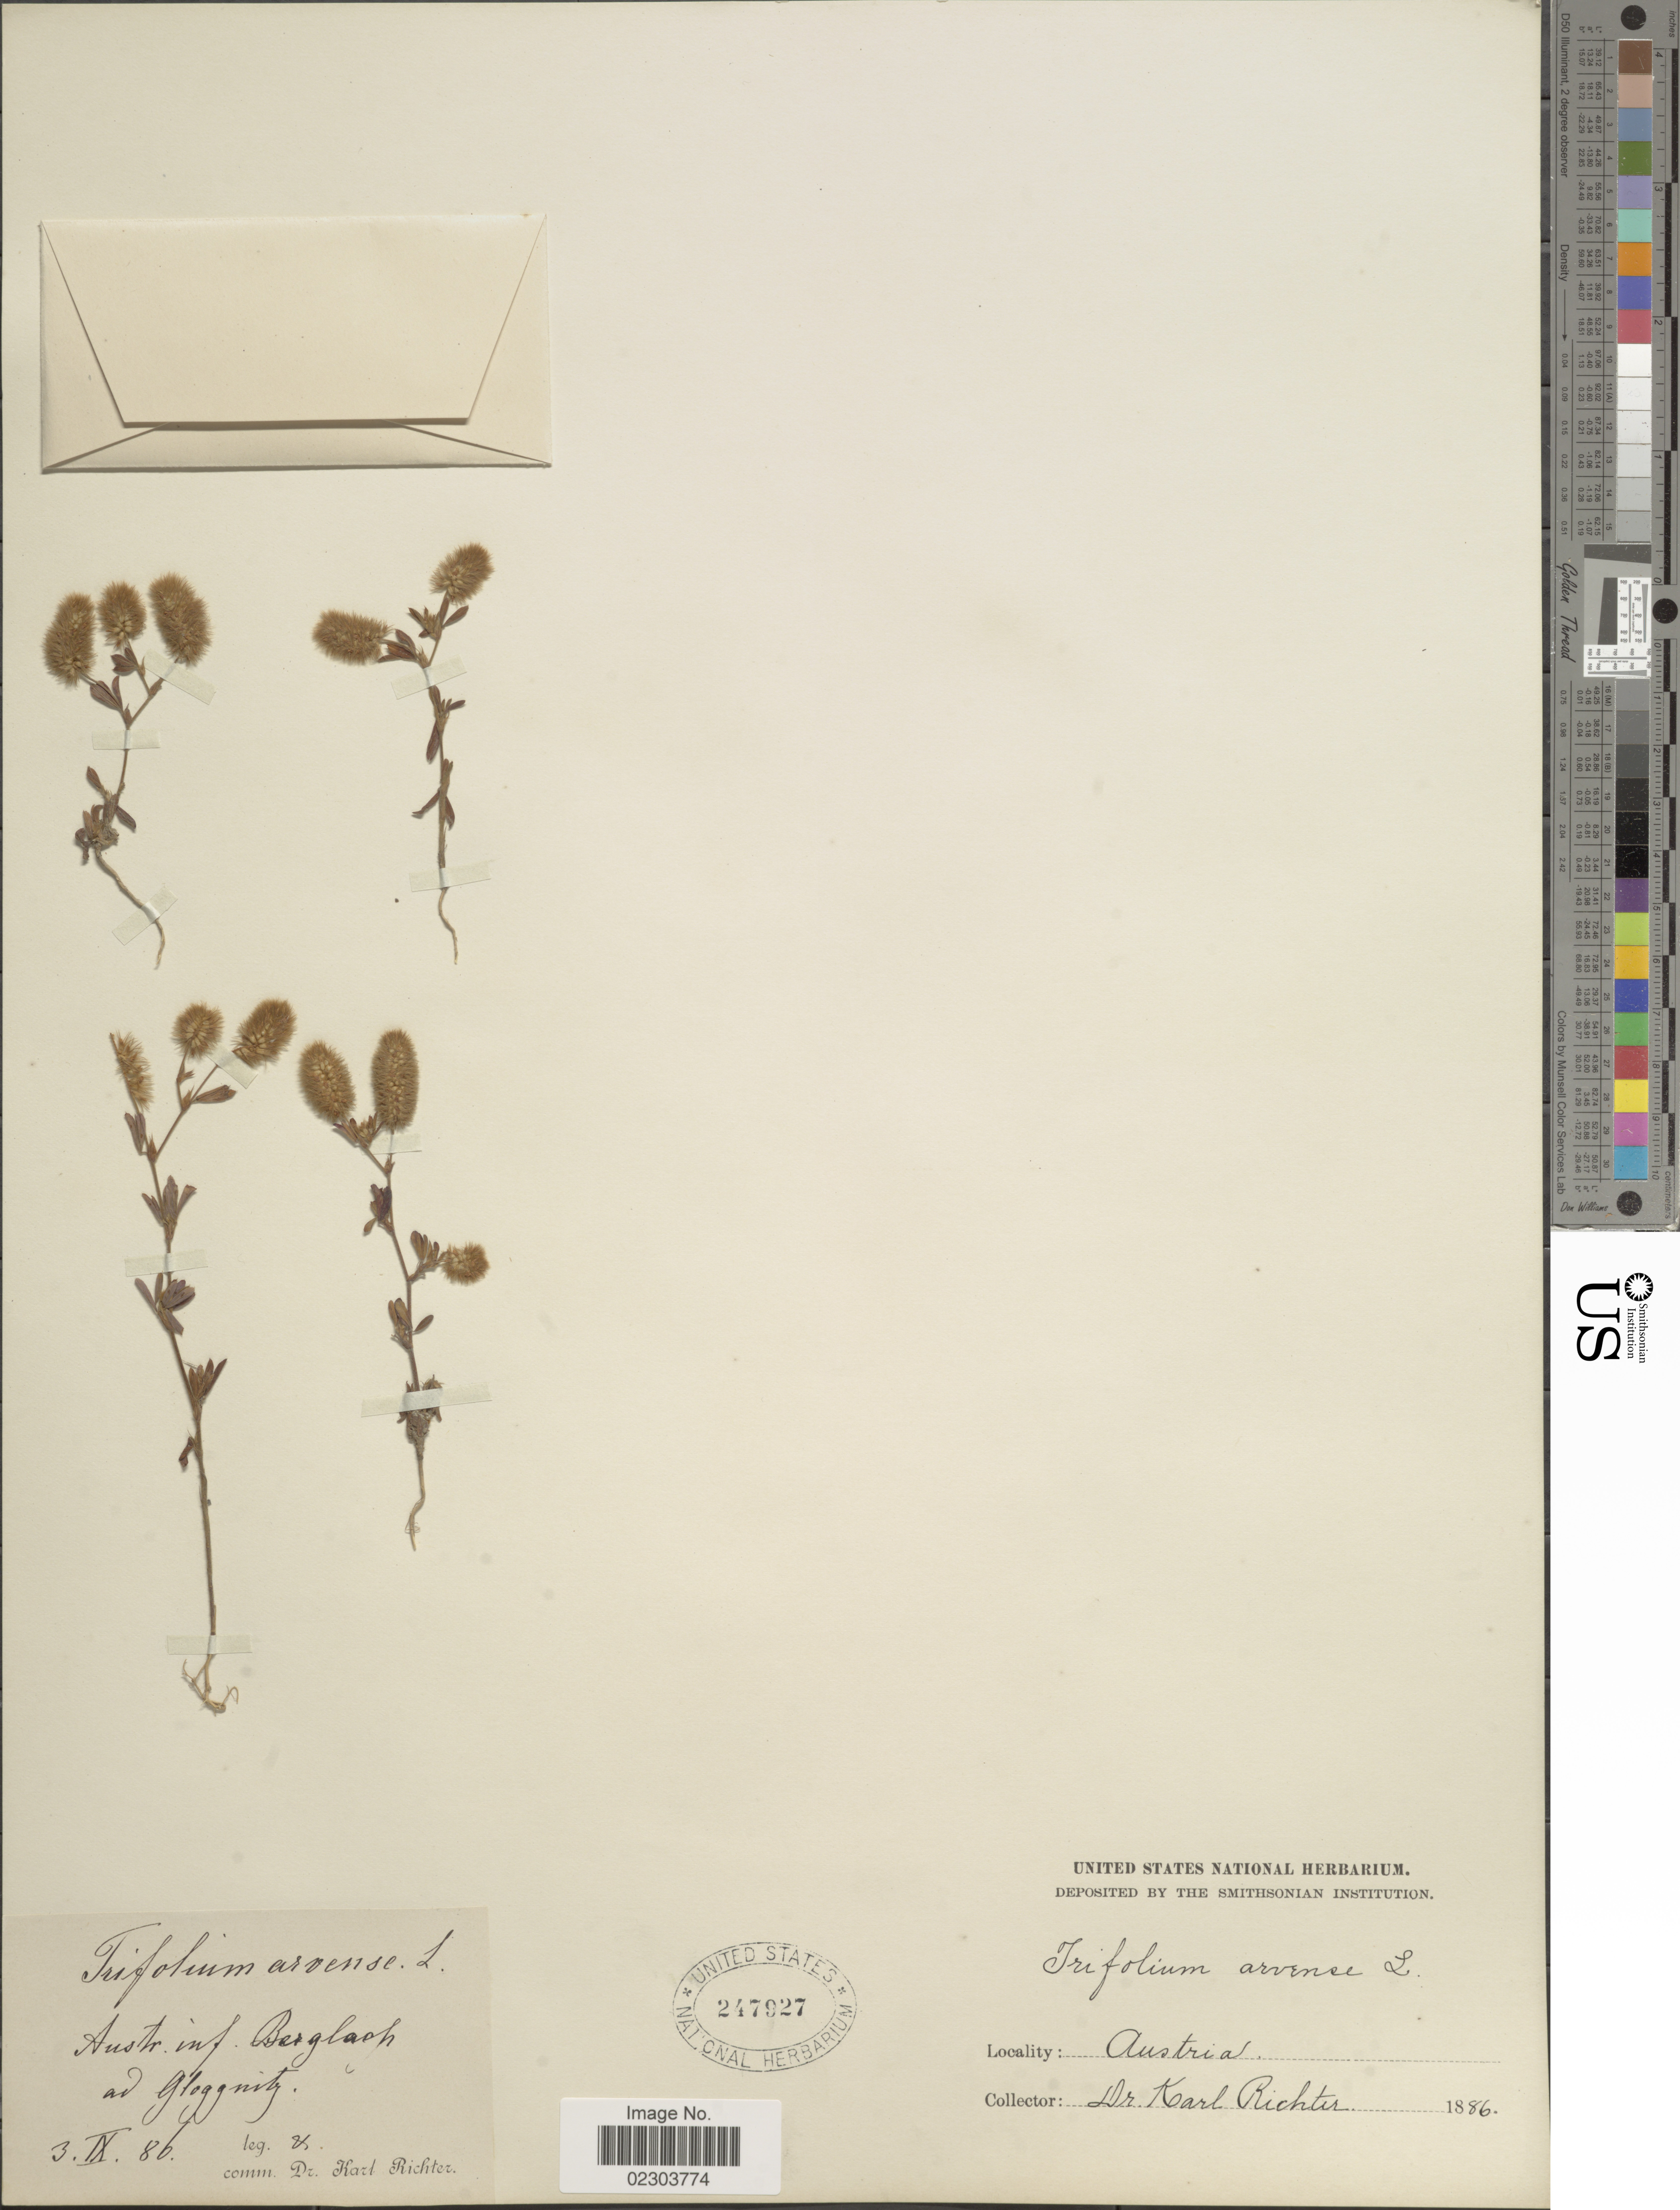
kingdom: Plantae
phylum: Tracheophyta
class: Magnoliopsida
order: Fabales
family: Fabaceae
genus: Trifolium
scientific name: Trifolium arvense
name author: L.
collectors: K. Richter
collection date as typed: Transcribed d/m/y: 3/9/86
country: Austria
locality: Austr inf Berglach ad Gloggnitz& [interpreted]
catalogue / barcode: US 247927